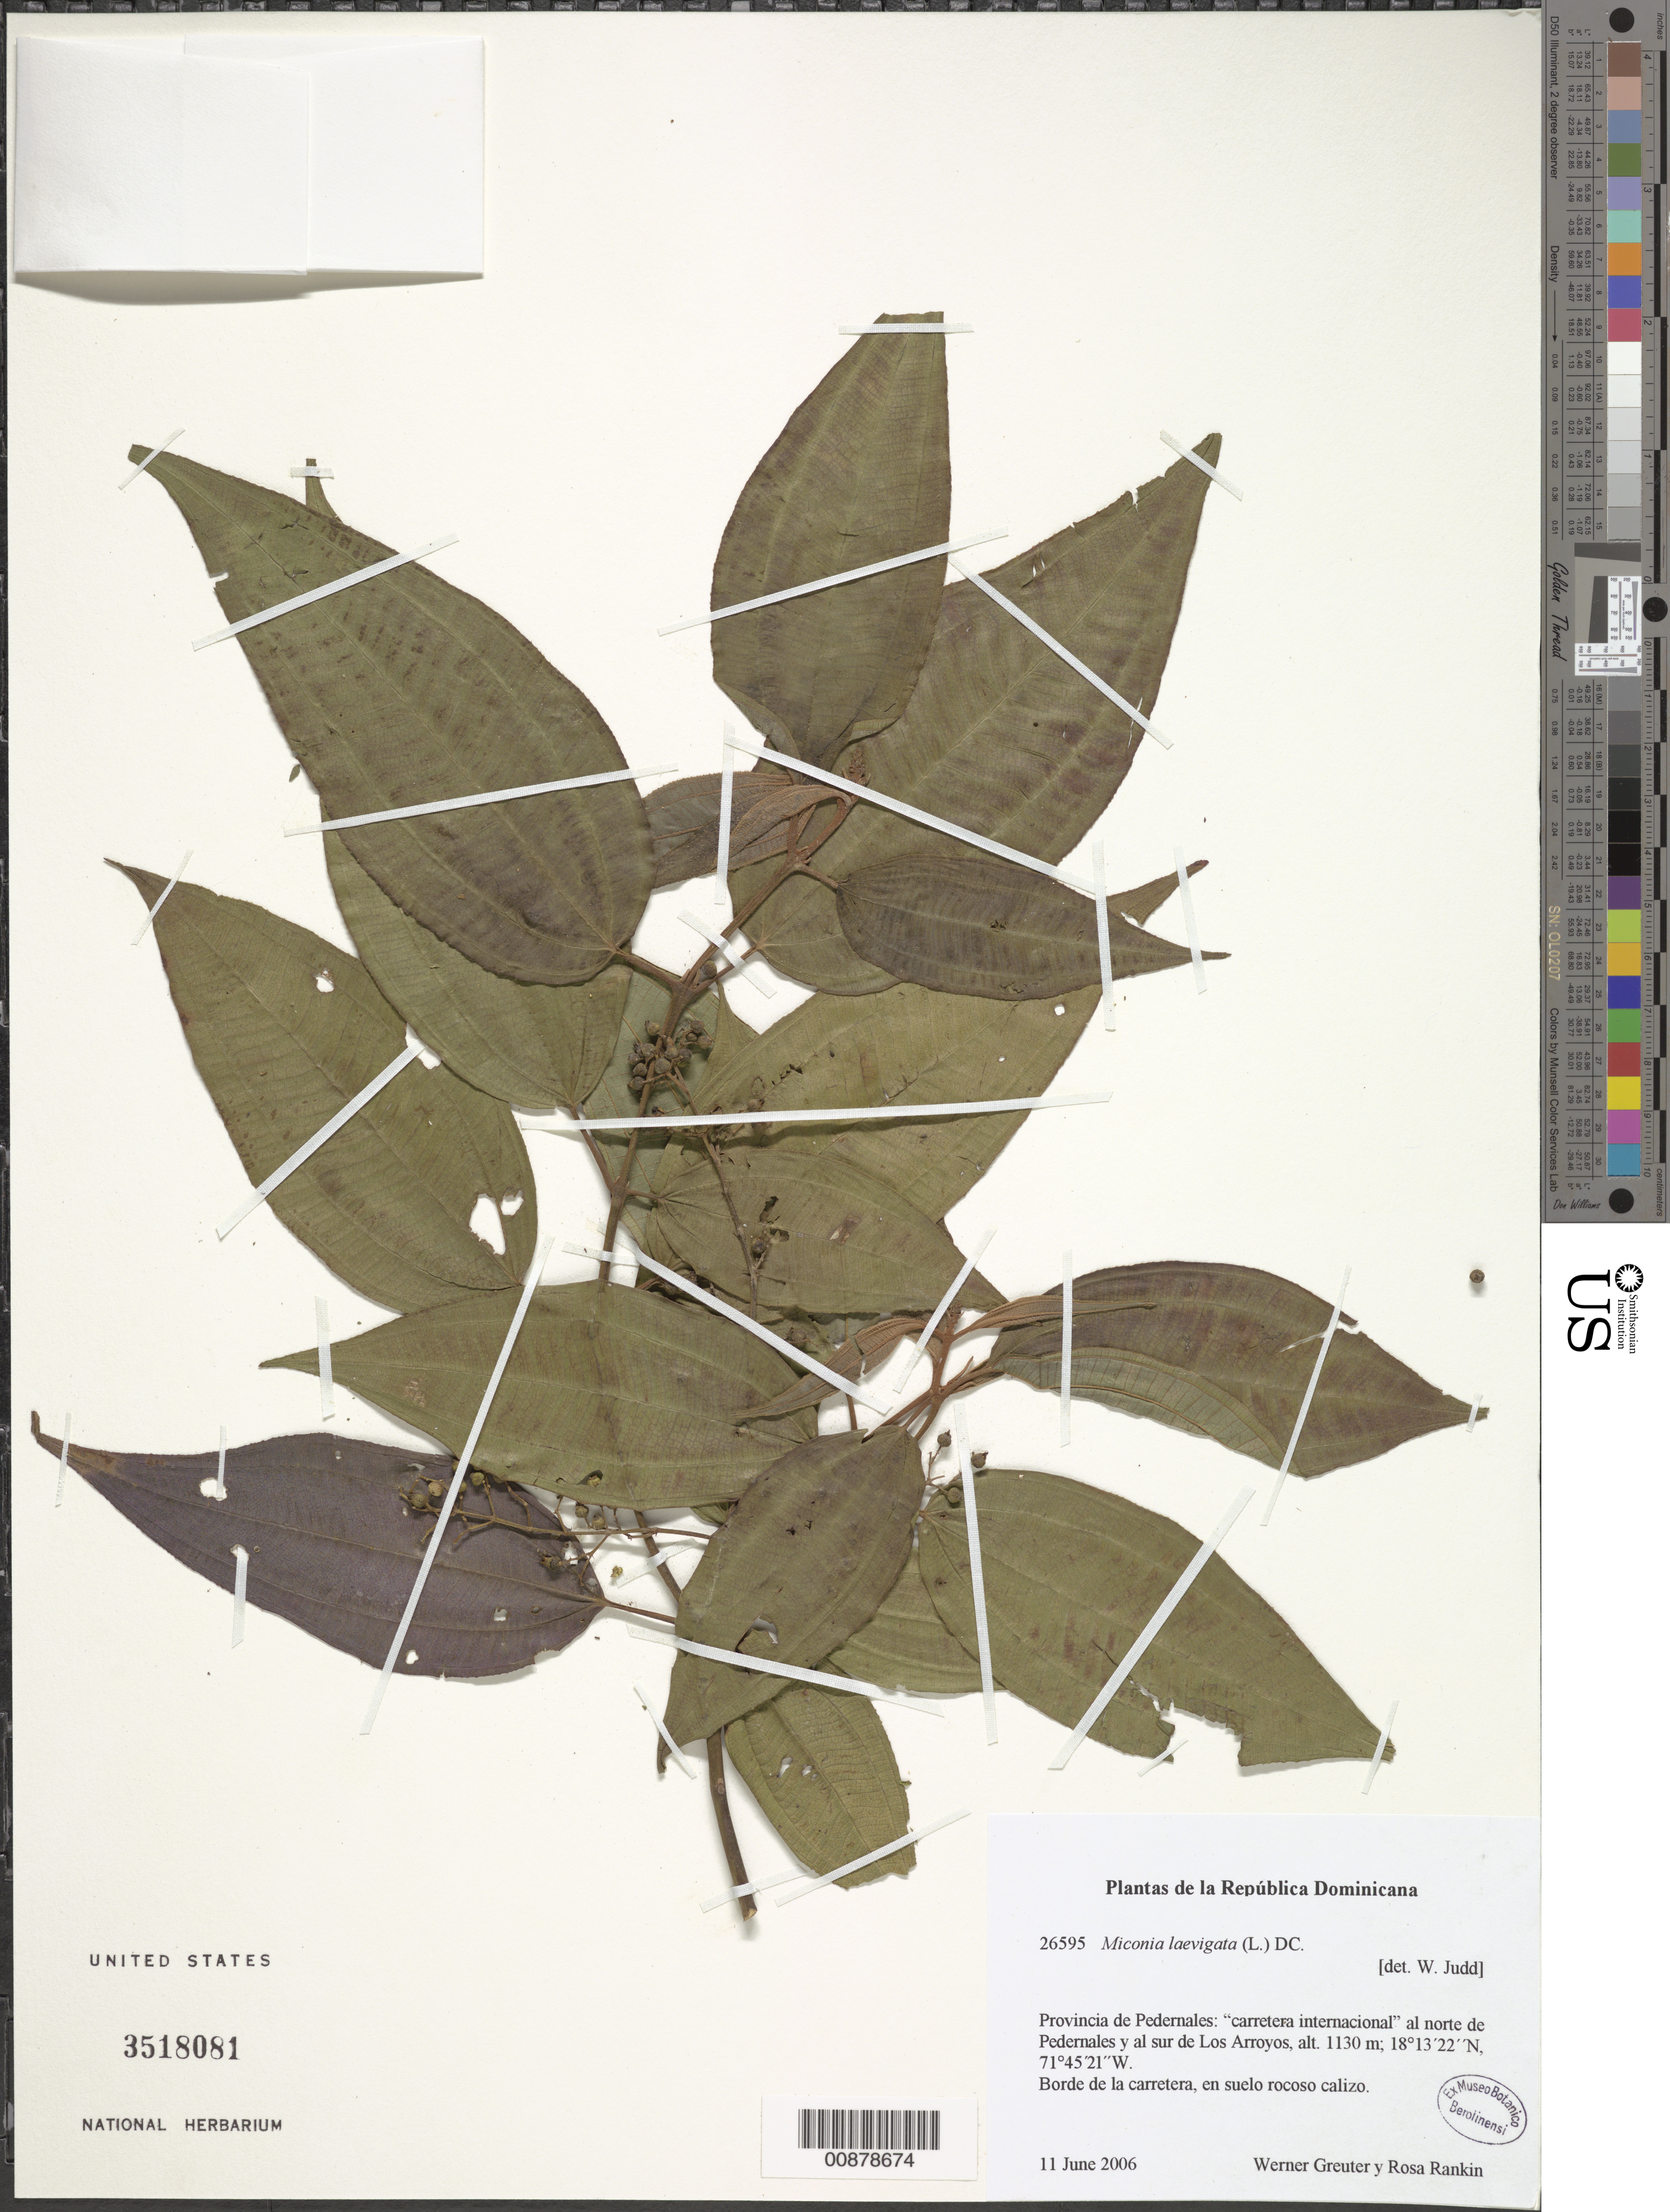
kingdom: Plantae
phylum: Tracheophyta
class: Magnoliopsida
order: Myrtales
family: Melastomataceae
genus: Miconia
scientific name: Miconia laevigata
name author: (L.) D. Don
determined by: Judd, W.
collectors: W. Greuter & R. Rankin Rodriguez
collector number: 26595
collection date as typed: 11 Jun 2006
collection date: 2006-06-11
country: Dominican Republic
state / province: Pedernales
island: Hispaniola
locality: "Carretera internacional" al norte de Pedernales y al sur de Los Arroyos..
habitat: Borde de la carretera, en suelo rocoso calizo.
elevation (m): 1130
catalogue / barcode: US 3518081